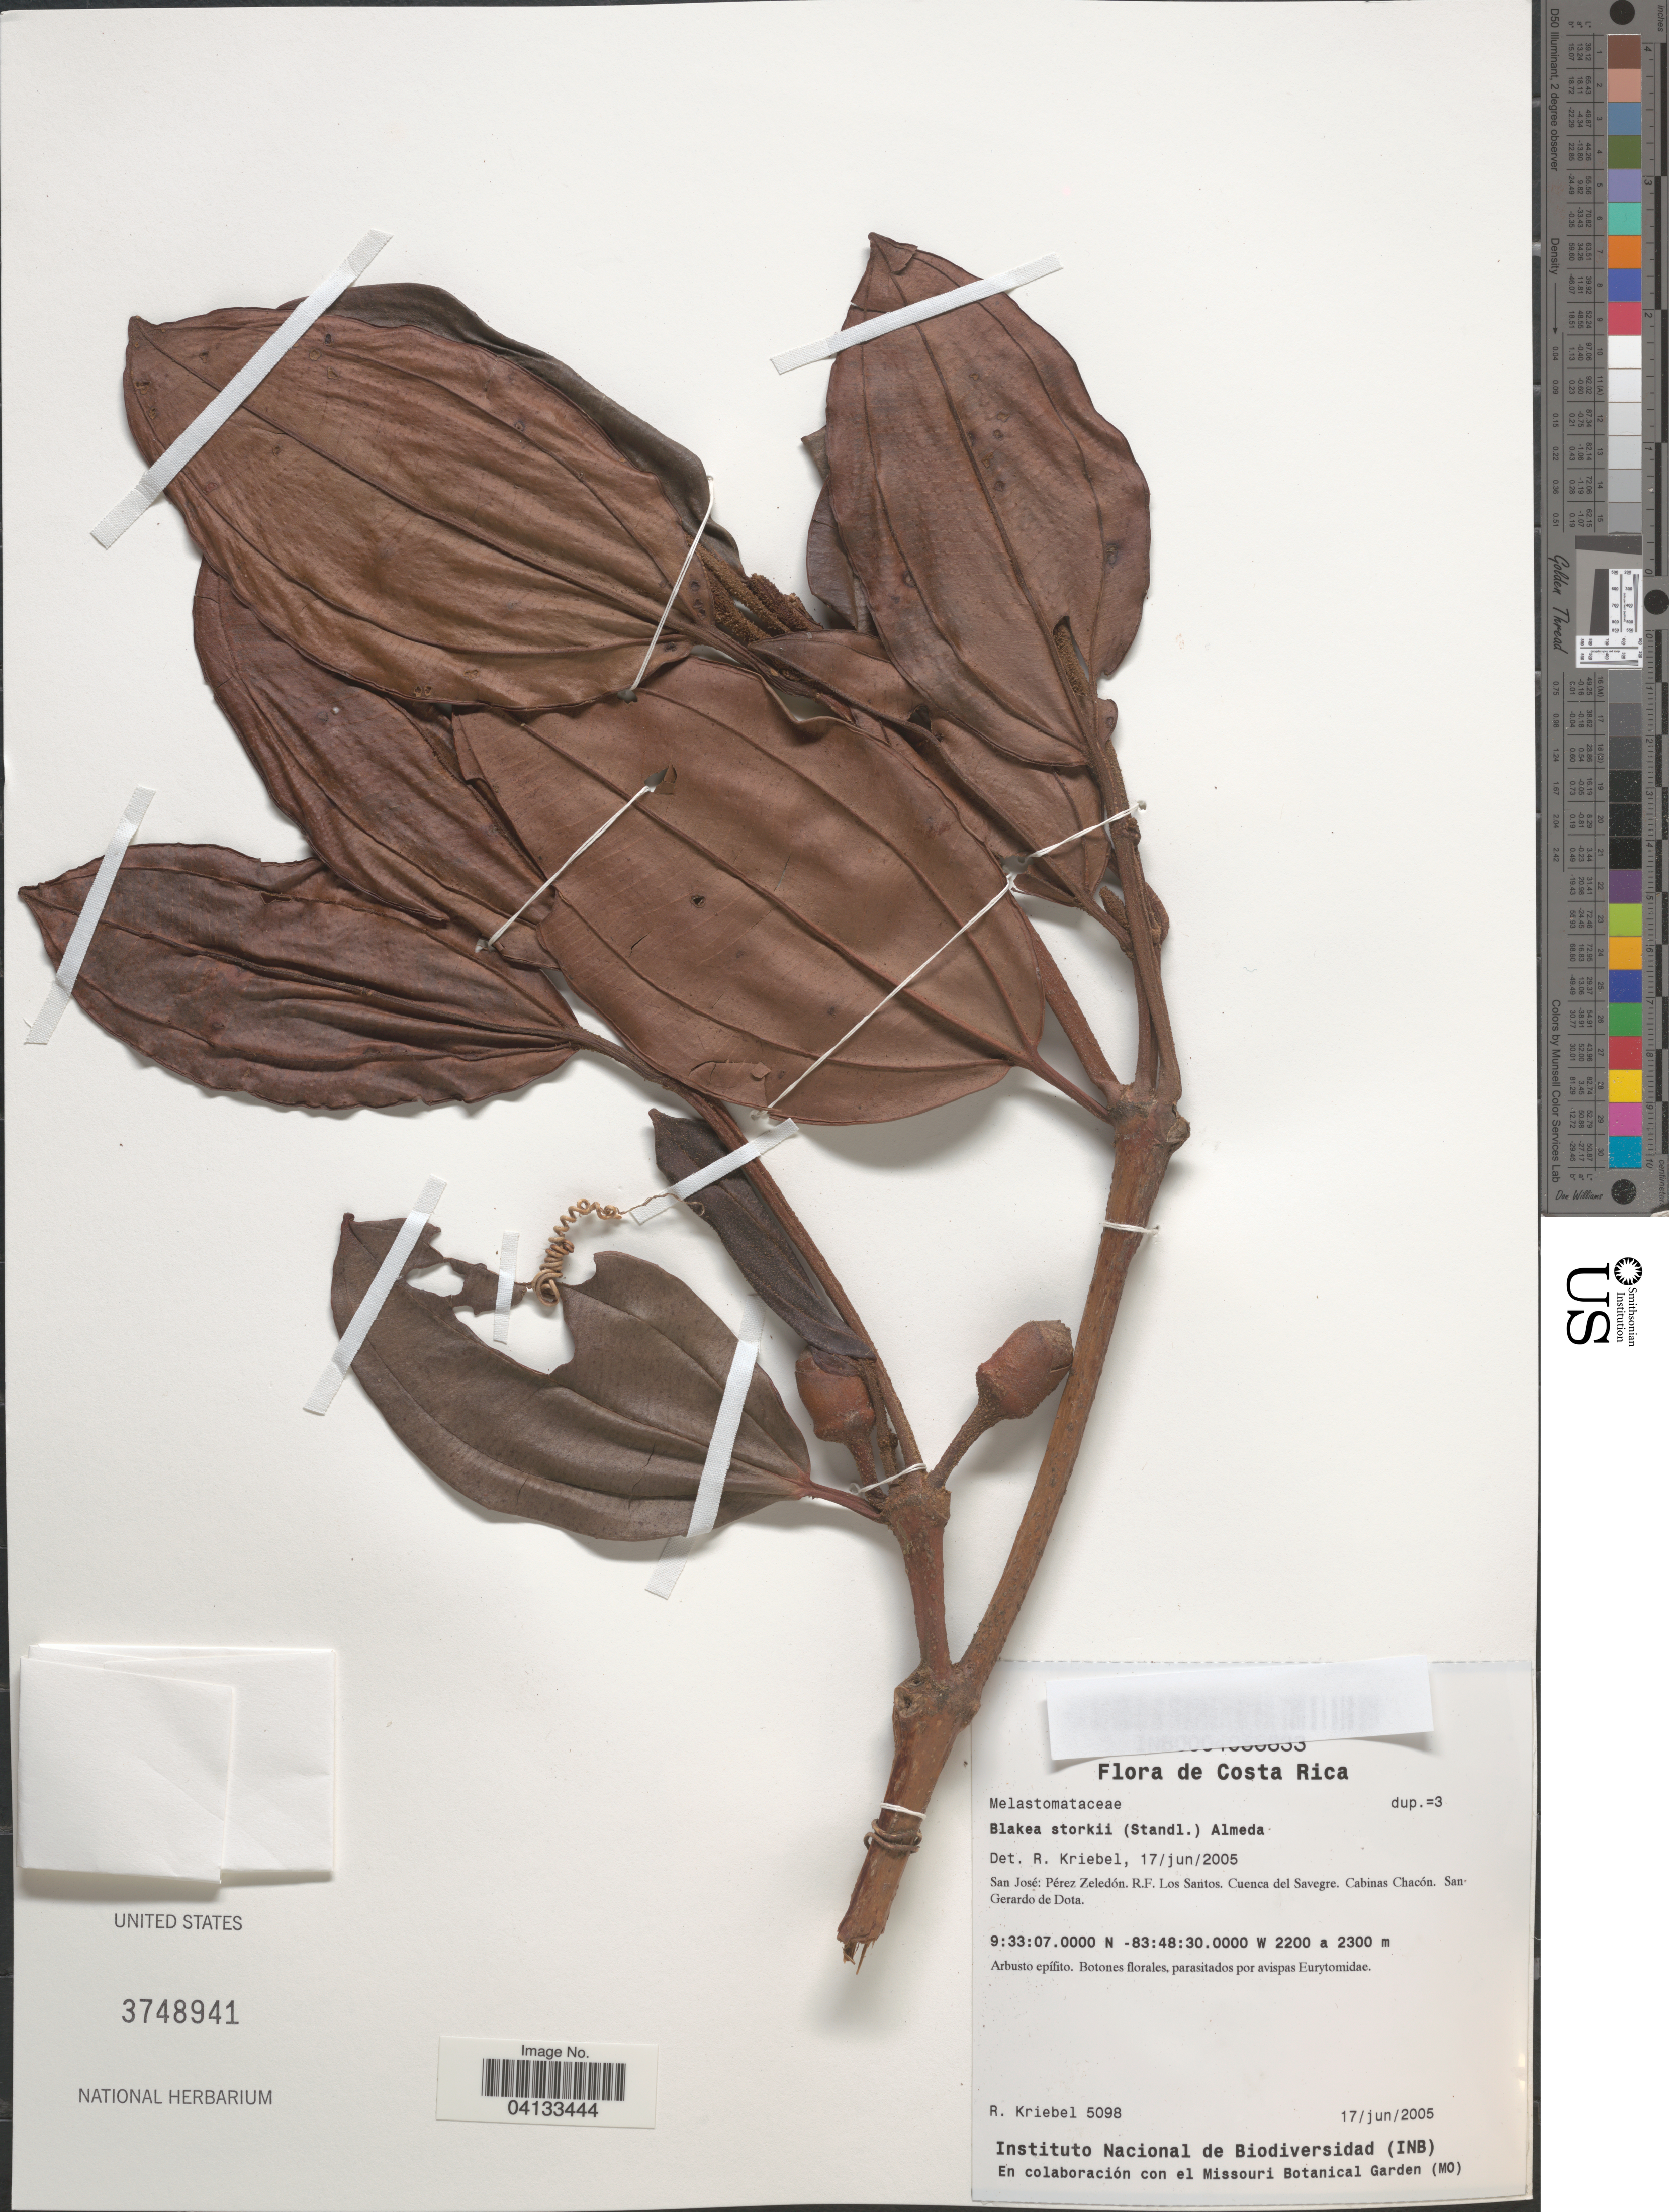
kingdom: Plantae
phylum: Tracheophyta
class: Magnoliopsida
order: Myrtales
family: Melastomataceae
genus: Blakea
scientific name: Blakea storkii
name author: (Standl.) Almeda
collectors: R. Kriebel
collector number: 5098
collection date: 2005-06-17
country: Costa Rica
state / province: San José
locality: Pérez Zeledón. R.F. Los Santos. Cuenca del Savegre. Cabinas Chacón. San Gerardo de Dota.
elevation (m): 2200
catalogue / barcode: US 3748941